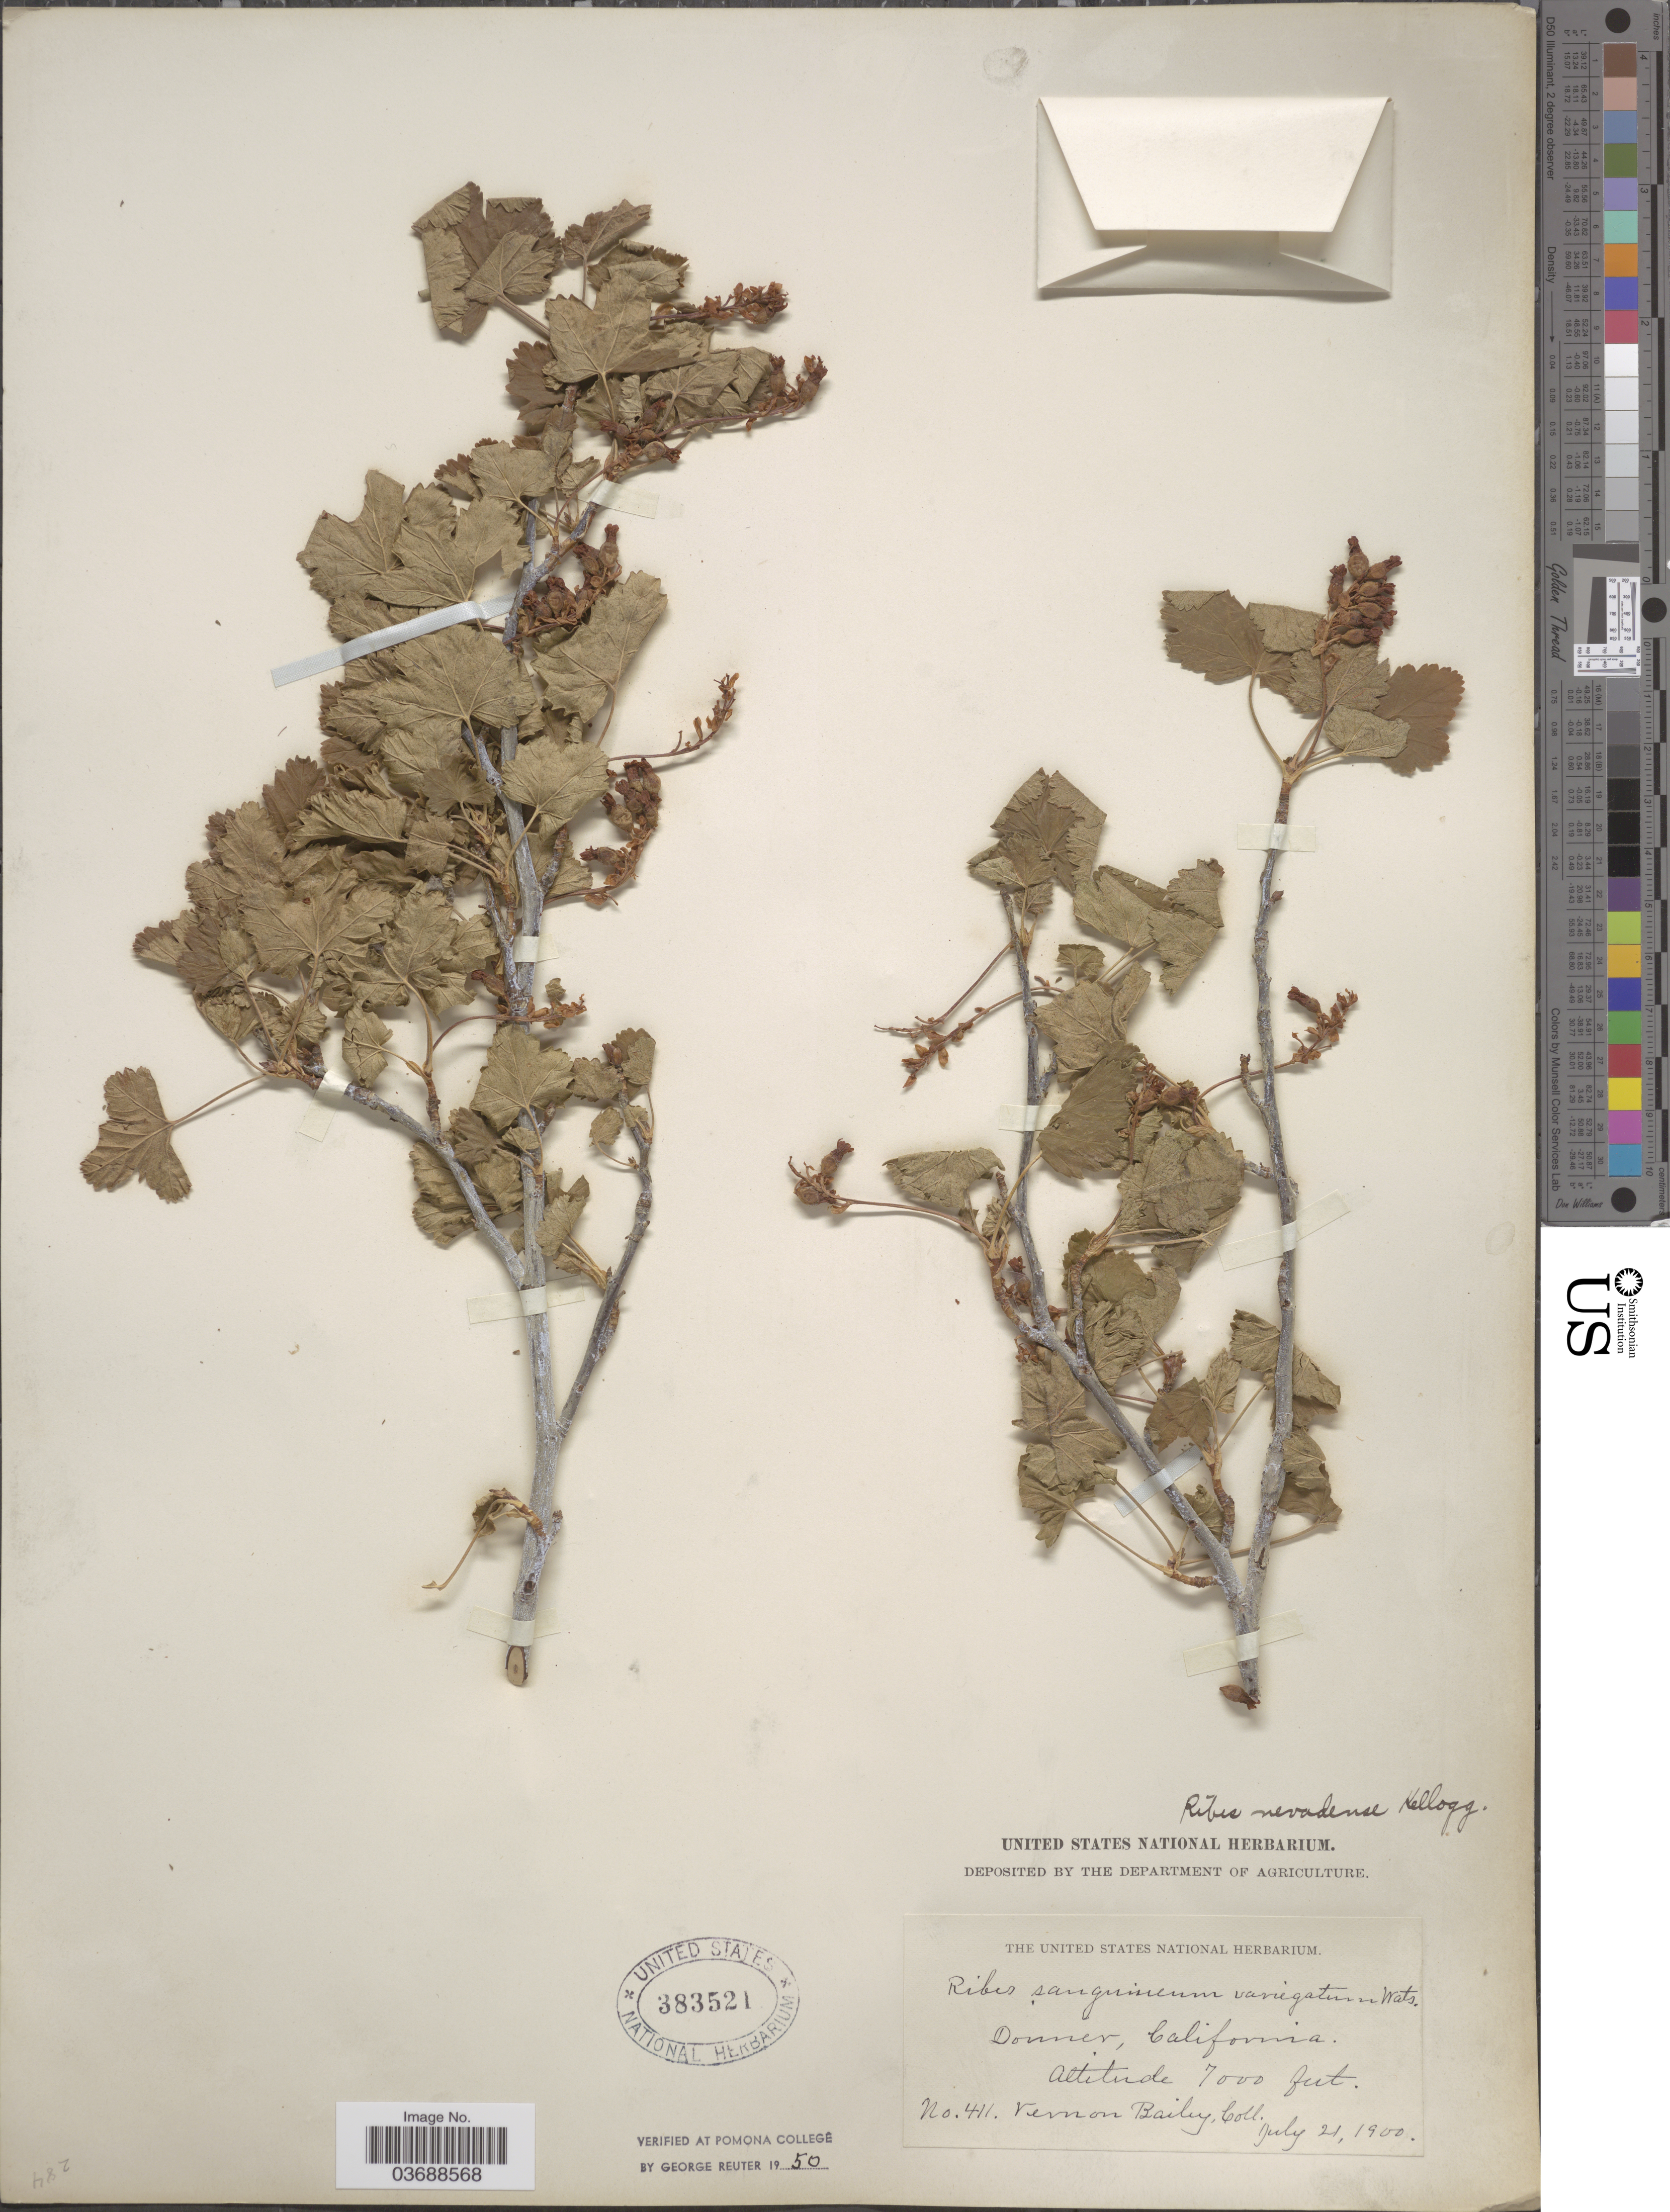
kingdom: Plantae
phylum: Tracheophyta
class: Magnoliopsida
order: Saxifragales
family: Grossulariaceae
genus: Ribes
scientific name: Ribes nevadense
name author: Kellogg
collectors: V. O. Bailey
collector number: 411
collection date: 1900-07-21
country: United States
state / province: California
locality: Donner.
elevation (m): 2134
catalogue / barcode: US 383521